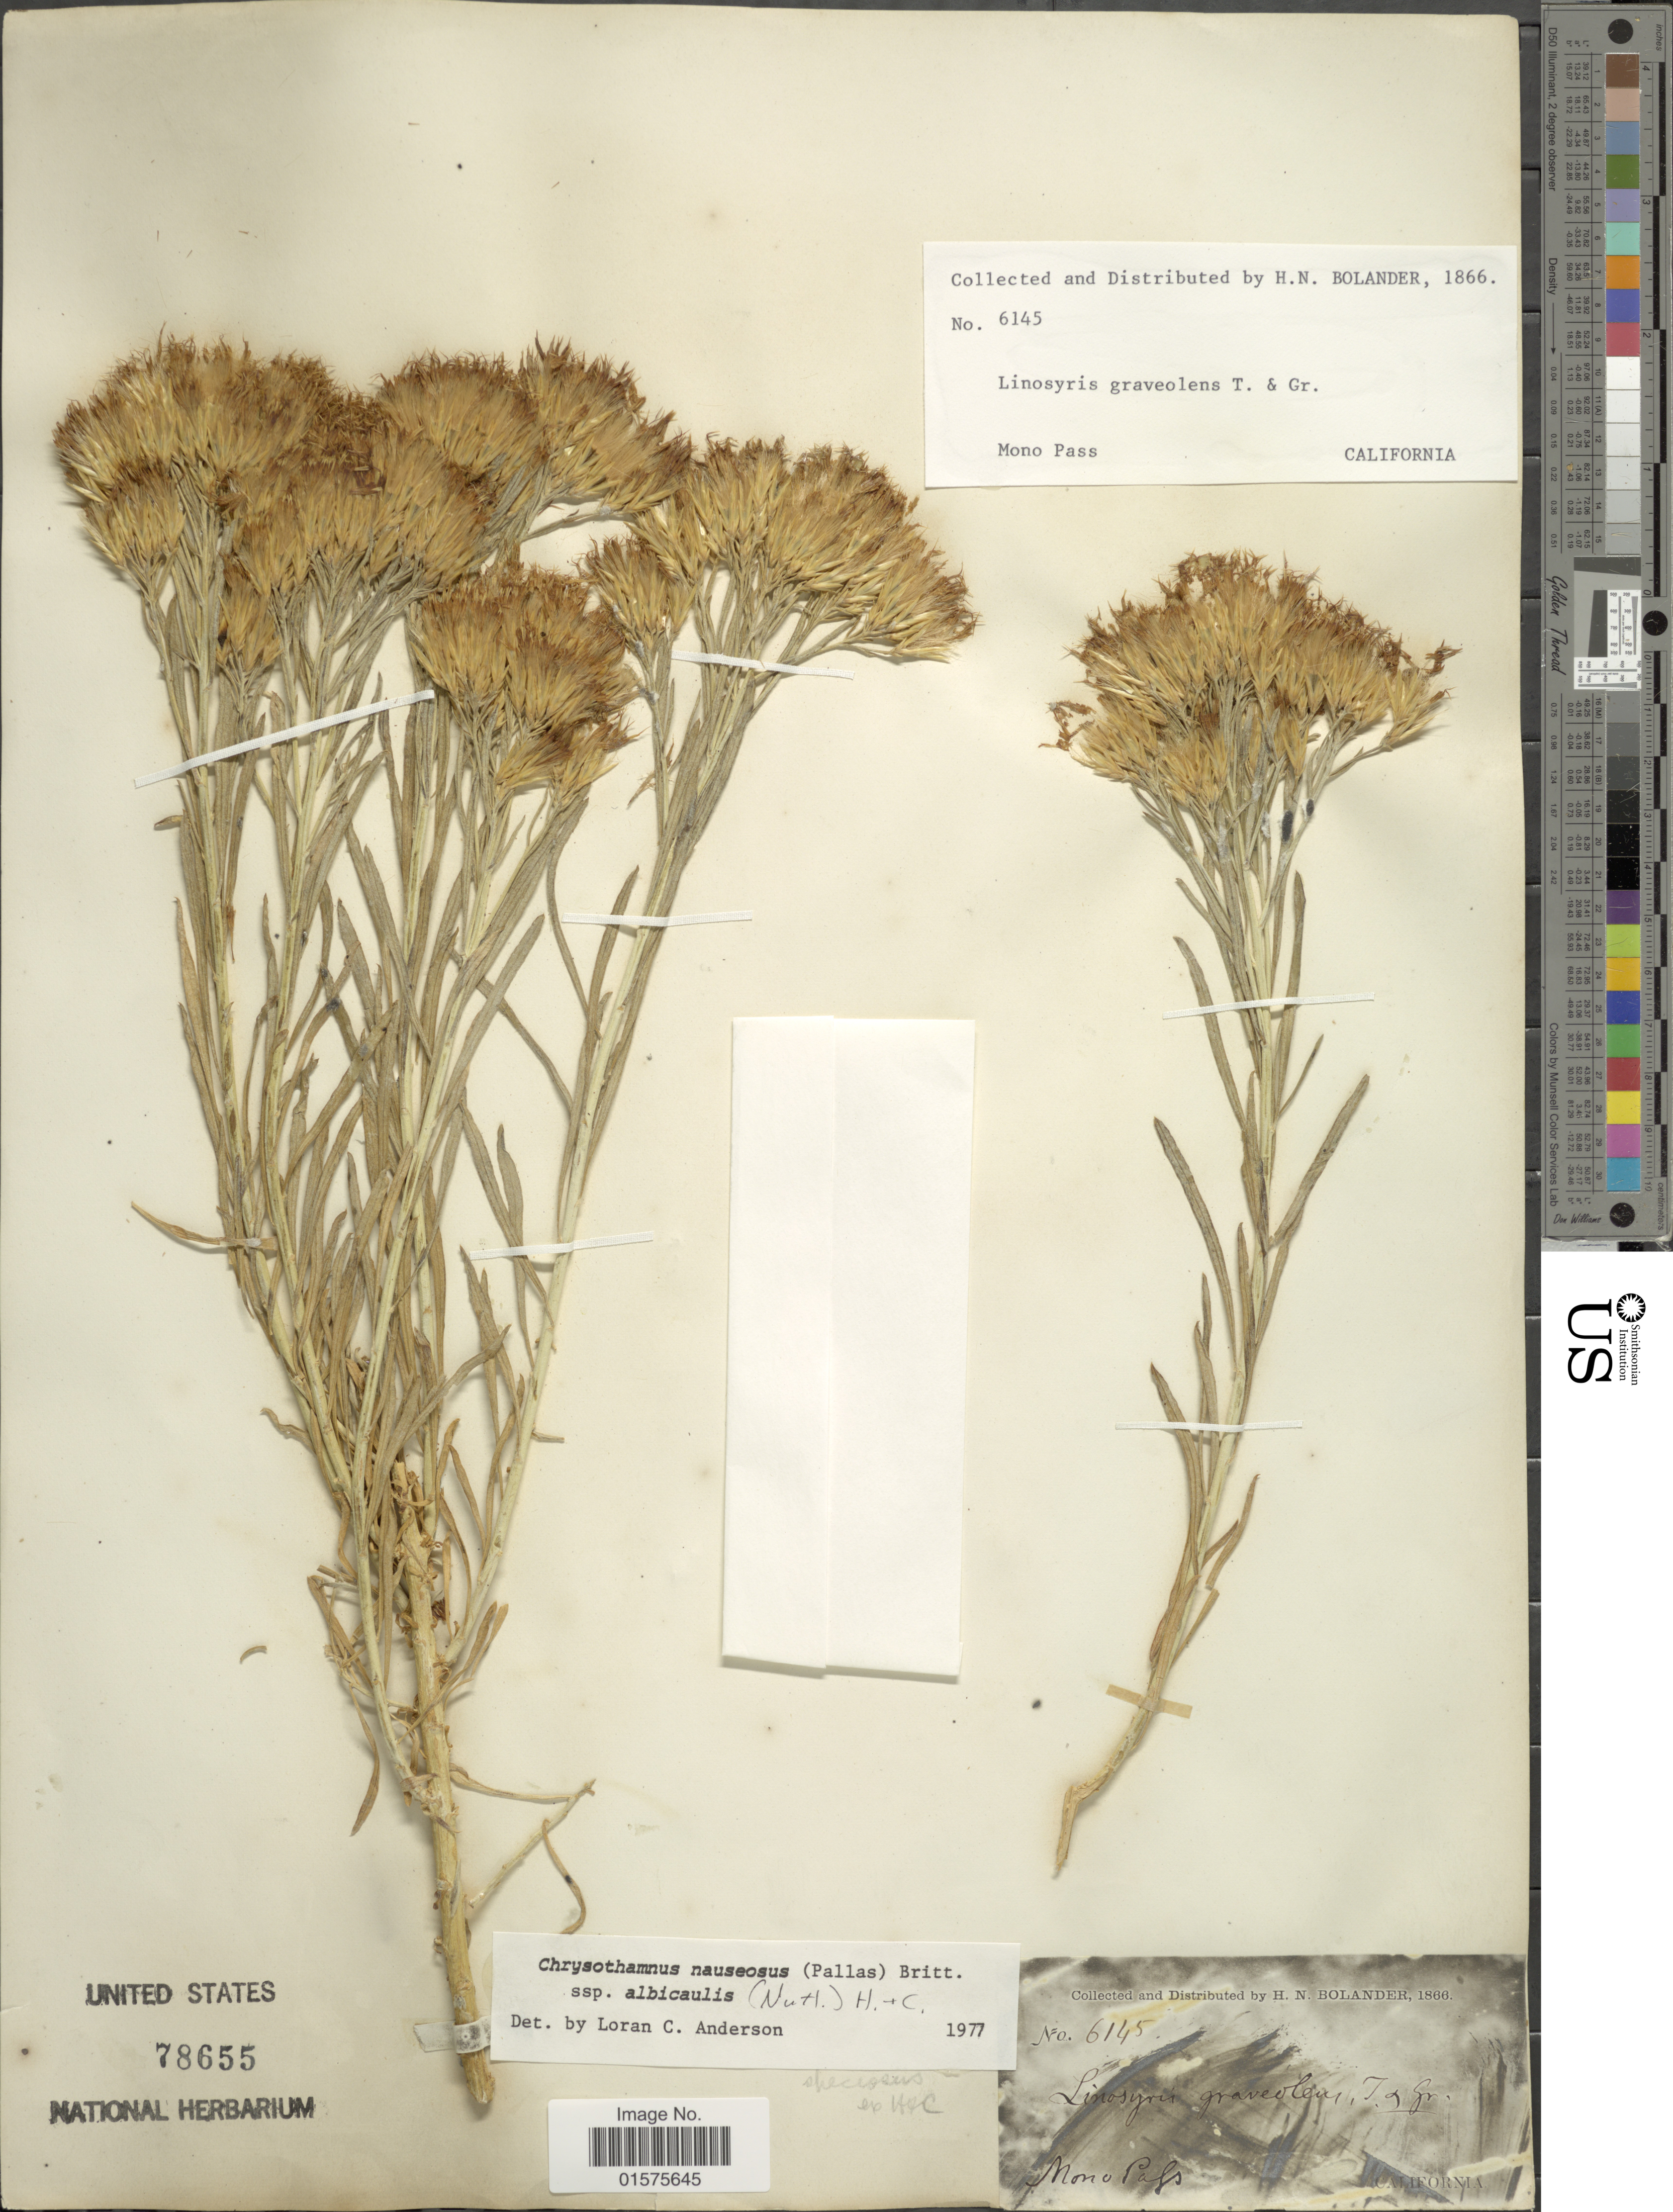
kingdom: Plantae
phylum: Tracheophyta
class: Magnoliopsida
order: Asterales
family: Asteraceae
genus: Ericameria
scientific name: Ericameria nauseosa var. speciosa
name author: (Nutt.) G.L. Nesom & G.I. Baird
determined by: Urbatsch, Lowell E., Curator (LSU), Louisiana State University (UNITED STATES)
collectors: H. Bolander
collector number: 6145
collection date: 1866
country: United States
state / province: California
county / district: Mono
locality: Mono Pass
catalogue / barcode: US 78655